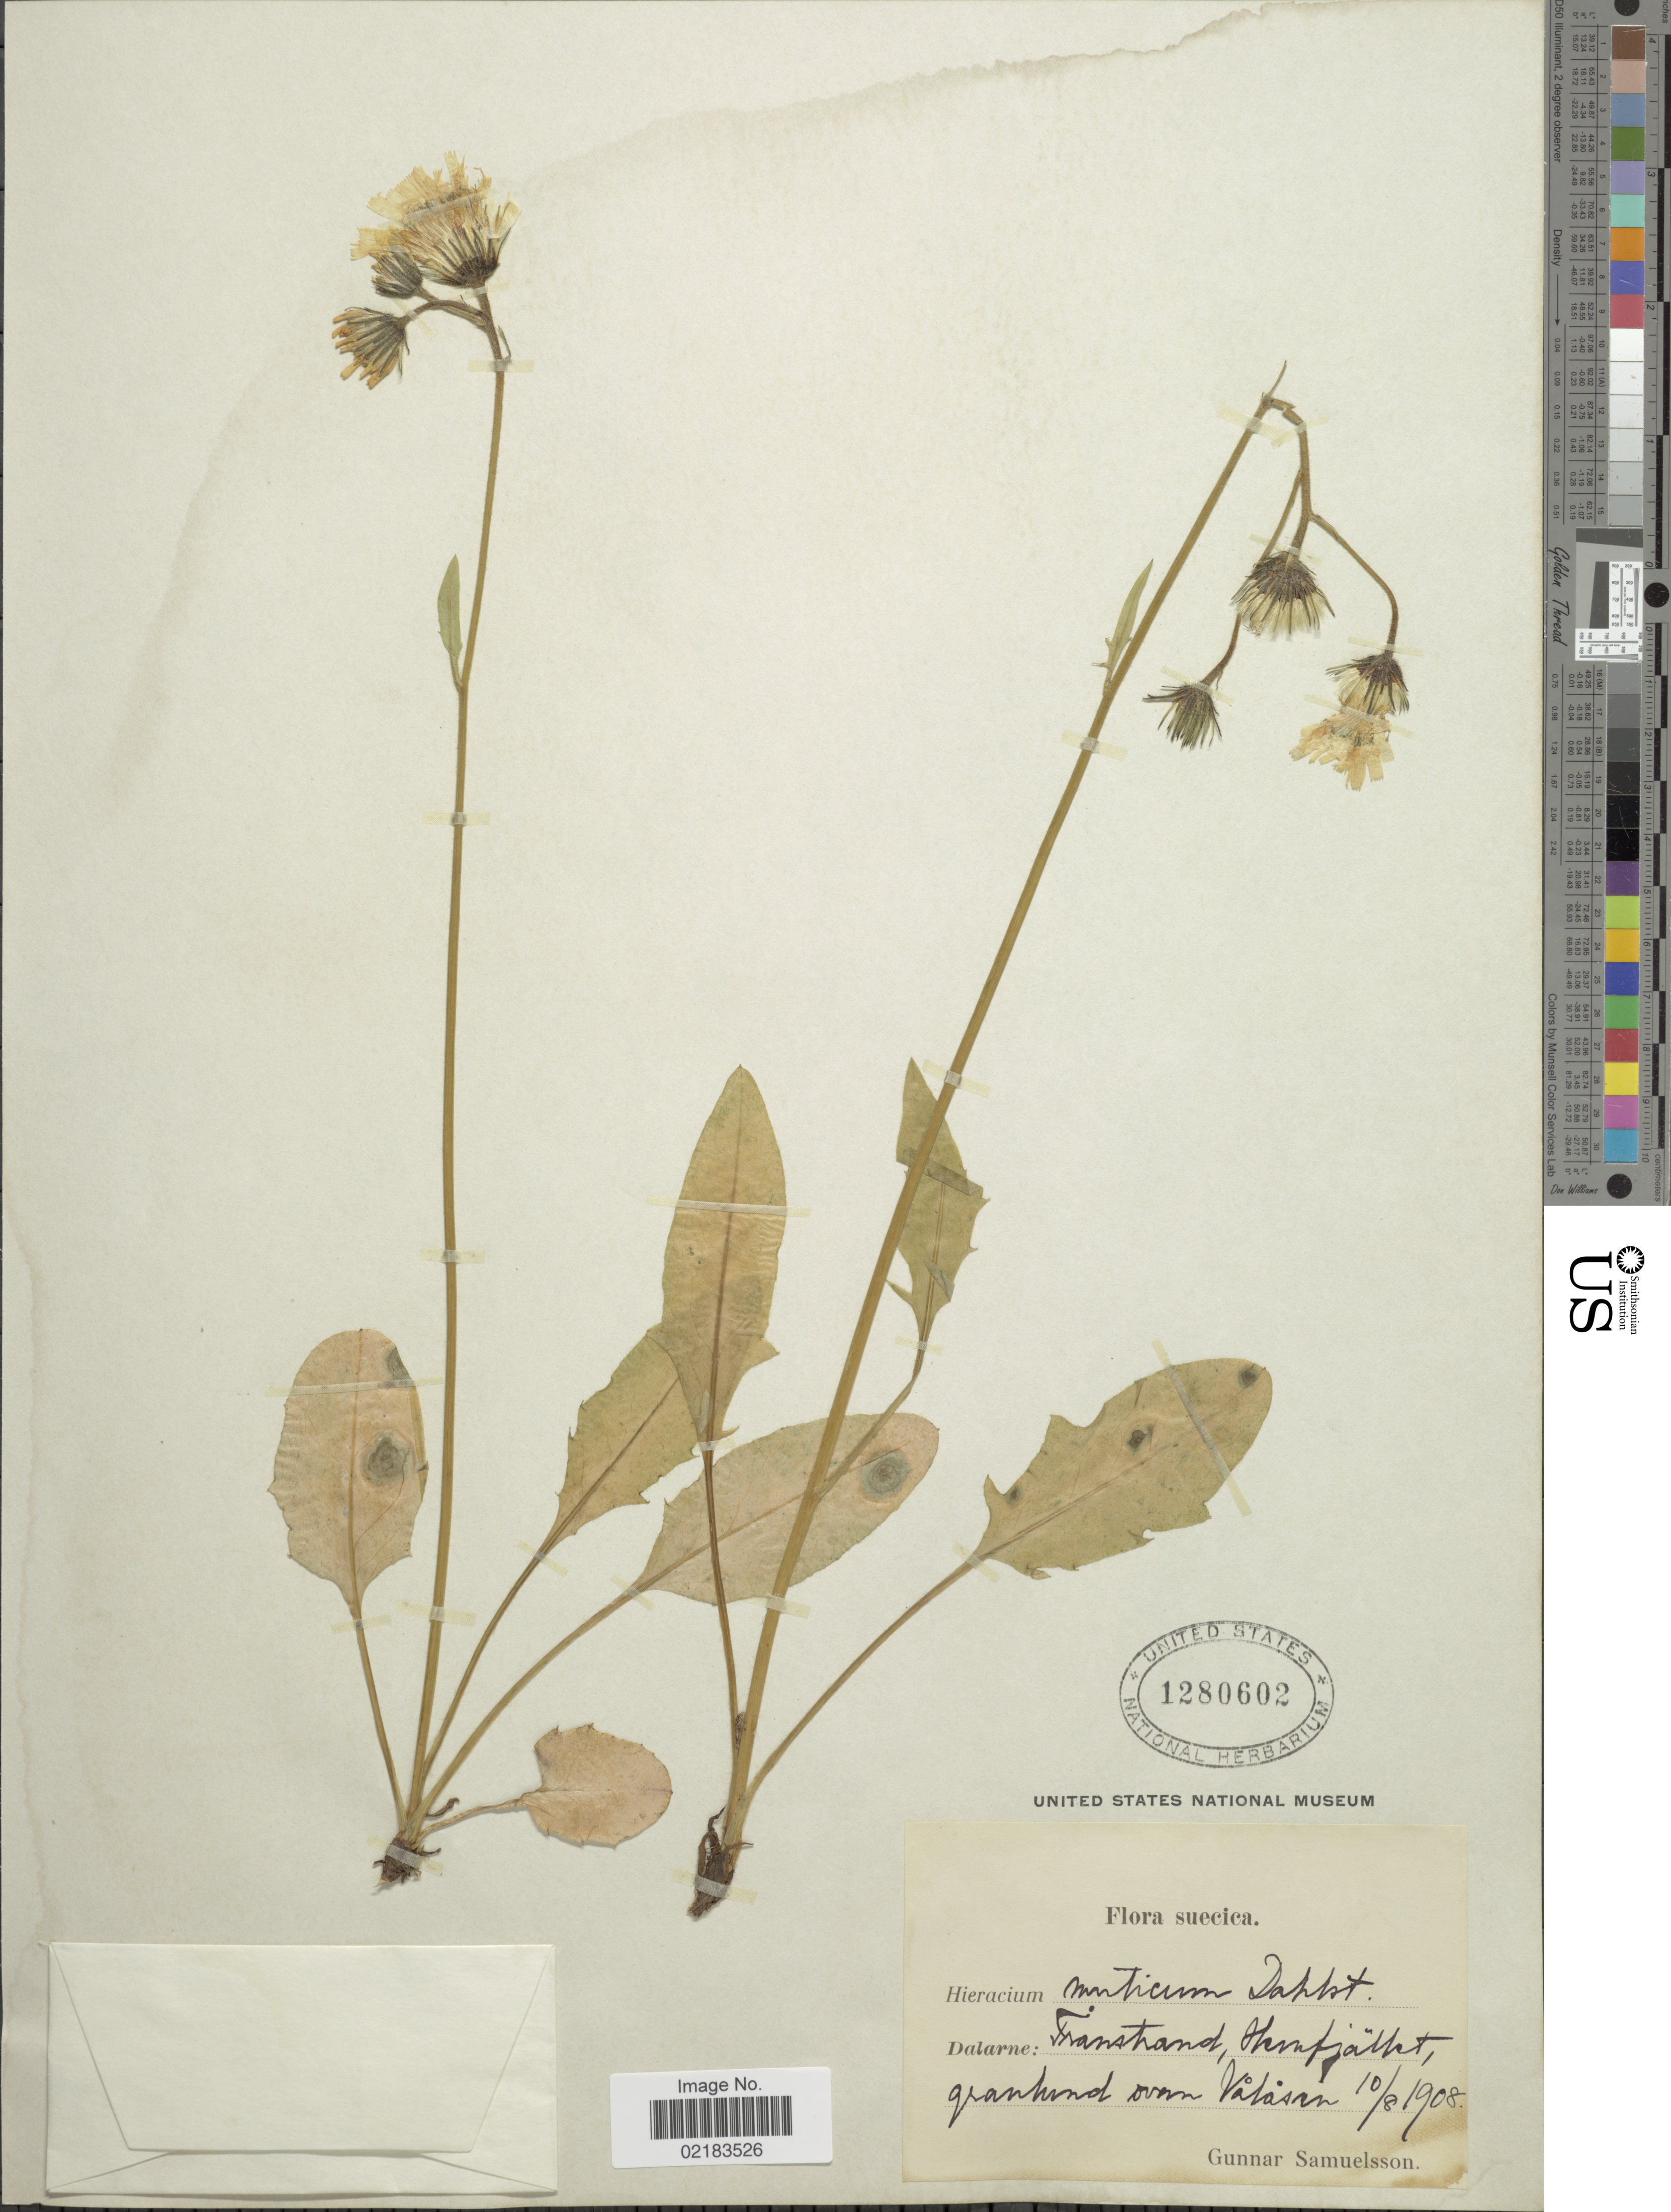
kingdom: Plantae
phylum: Tracheophyta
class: Magnoliopsida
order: Asterales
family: Asteraceae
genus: Hieracium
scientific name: Hieracium repandulare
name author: Druce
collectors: G. Samuelsson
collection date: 1908-08-10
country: Sweden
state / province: Dalarna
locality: Transtrand, Hemfjället, Vålåsen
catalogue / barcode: US 1280602